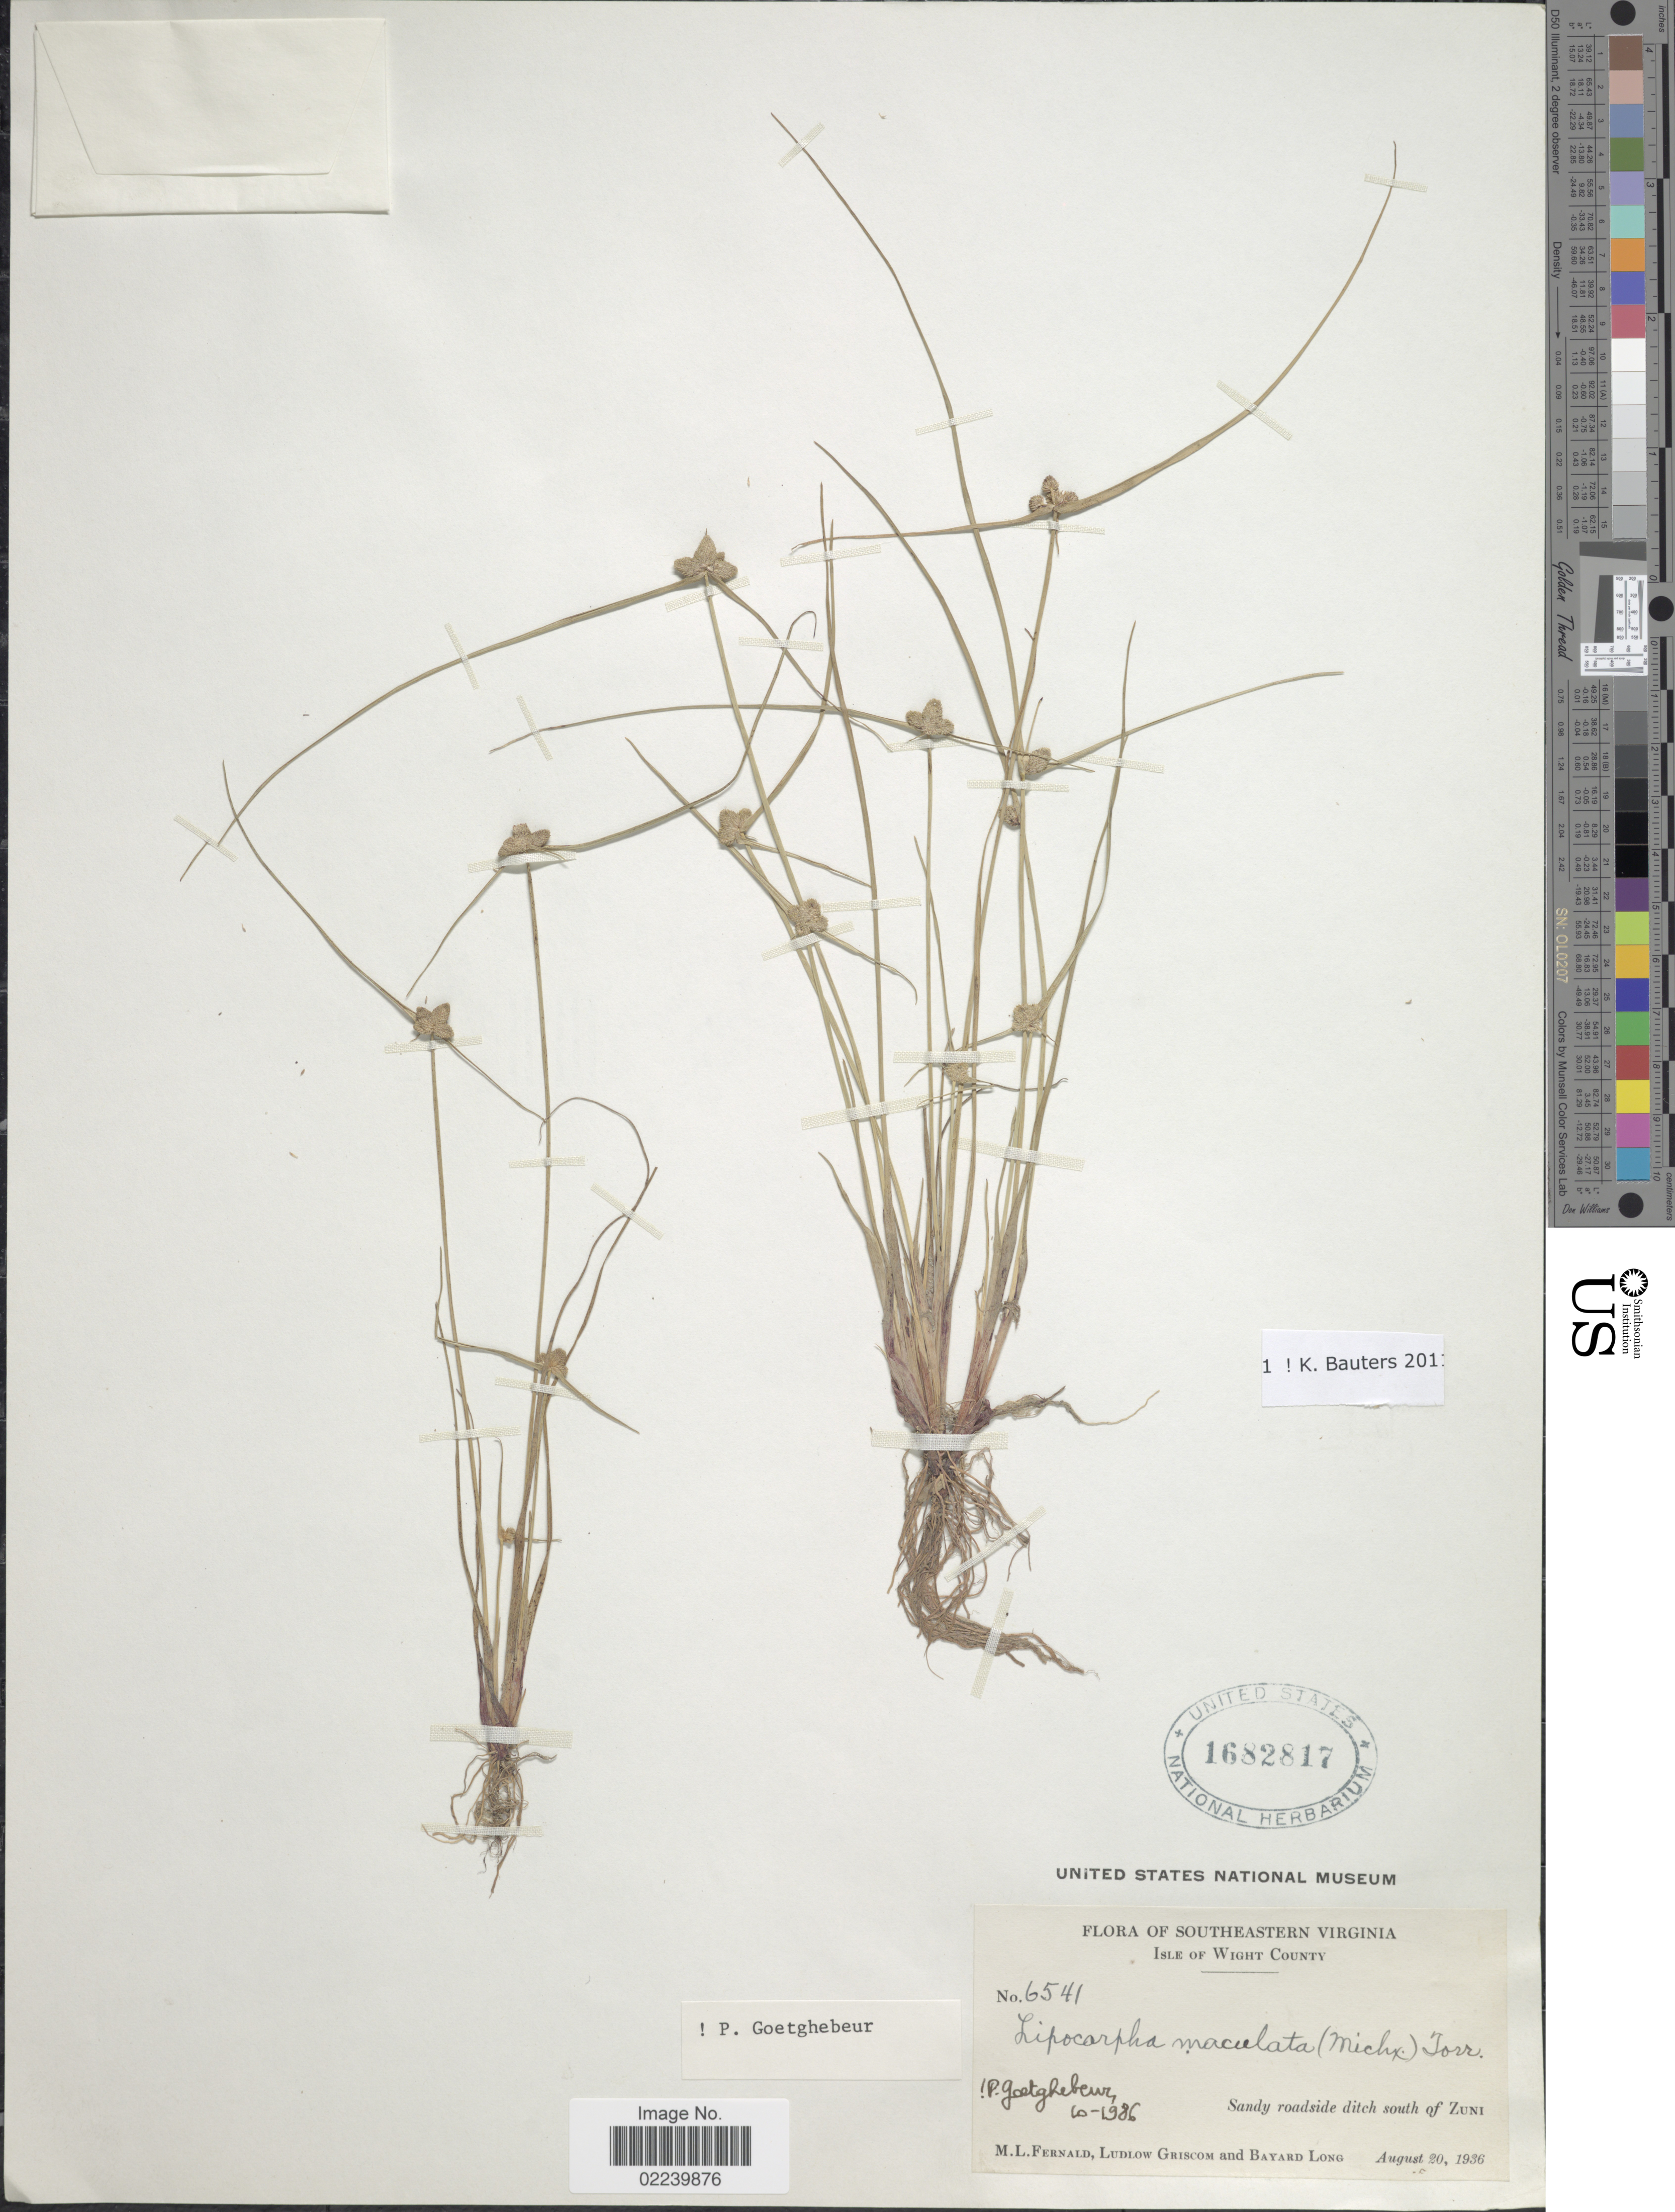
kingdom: Plantae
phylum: Tracheophyta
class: Liliopsida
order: Poales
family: Cyperaceae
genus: Cyperus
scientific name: Cyperus neotropicalis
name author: Alain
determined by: Strong, M. T., (US), Smithsonian Institution - National Museum of Natural History (UNITED STATES)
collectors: M. L. Fernald, L. Griscom & B. Long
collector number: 6541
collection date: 1936-08-20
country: United States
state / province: Virginia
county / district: Isle of Wight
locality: Isle of Wight County, Sandy roadside ditch south of Zuni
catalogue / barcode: US 1682817